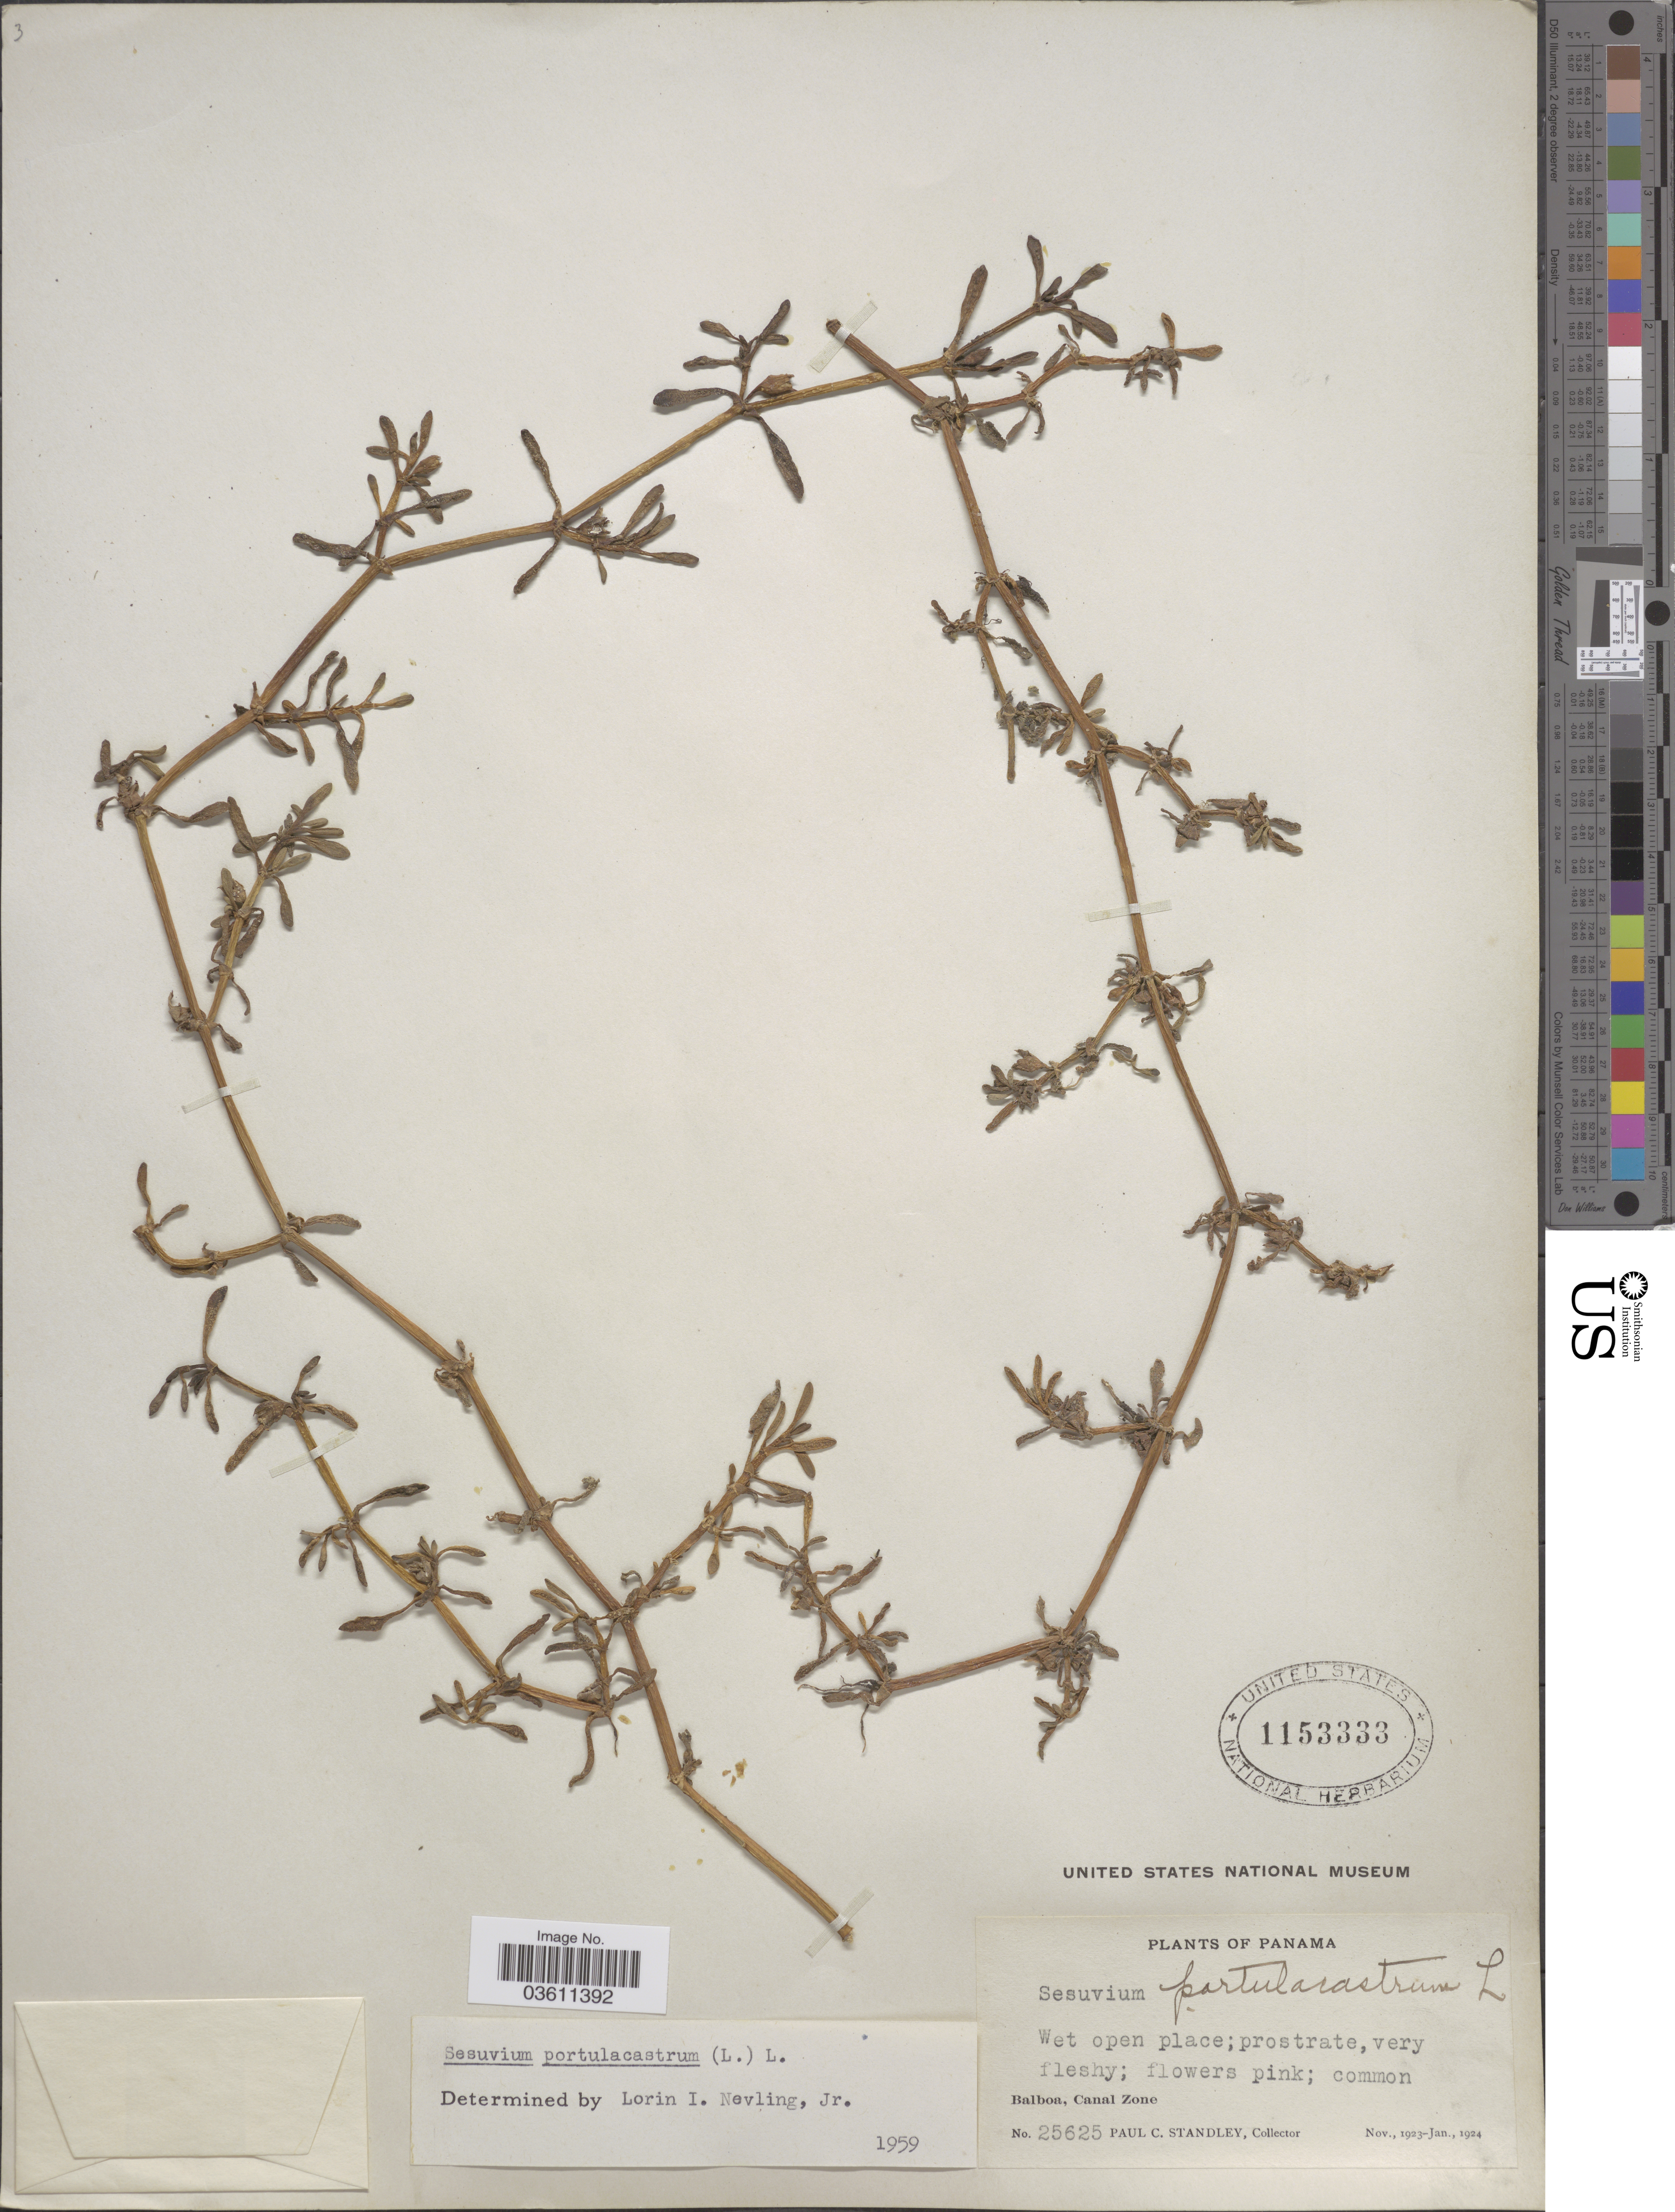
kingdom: Plantae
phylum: Tracheophyta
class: Magnoliopsida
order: Caryophyllales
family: Aizoaceae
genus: Sesuvium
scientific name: Sesuvium portulacastrum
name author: (L.) L.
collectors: P. C. Standley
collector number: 25625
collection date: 1923-11/1924-01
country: Panama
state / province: Colón / Panamá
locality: Balboa, Canal Zone.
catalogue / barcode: US 1153333